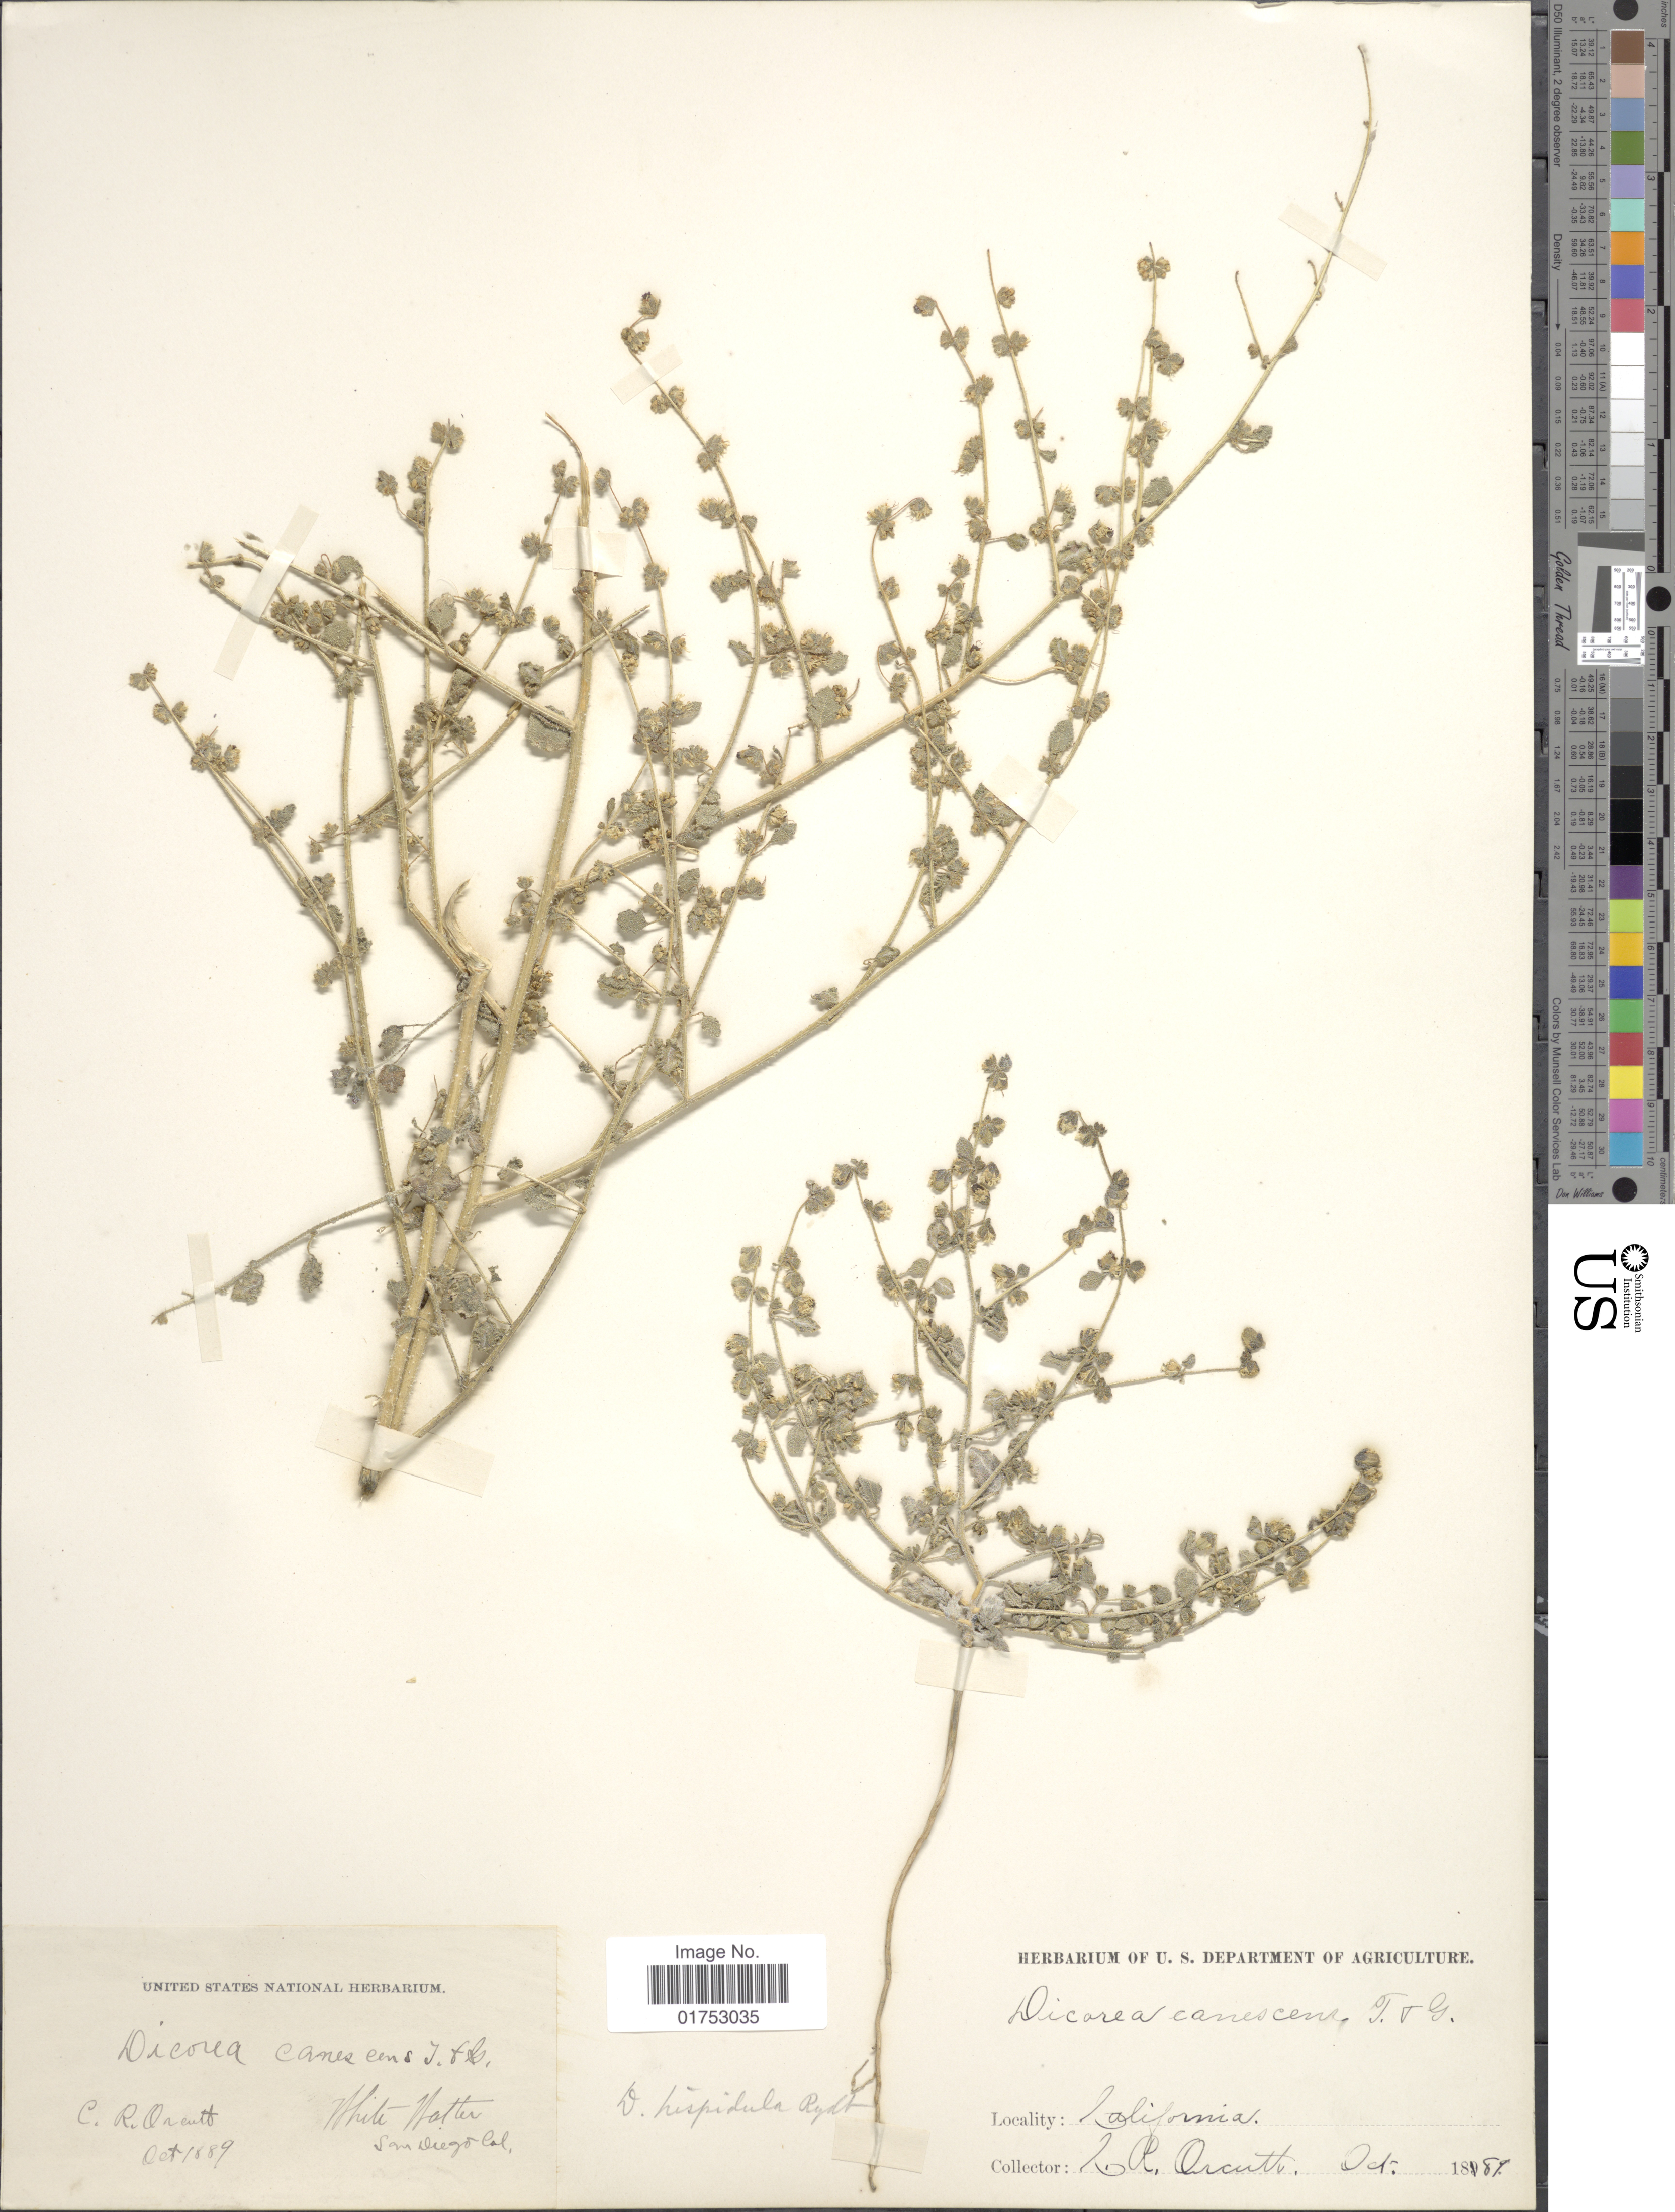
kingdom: Plantae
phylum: Tracheophyta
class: Magnoliopsida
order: Asterales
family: Asteraceae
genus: Dicoria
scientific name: Dicoria hispidula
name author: Rydb.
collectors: C. R. Orcutt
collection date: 1889-10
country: United States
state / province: California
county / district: San Diego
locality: White Water, San Diego, Cal.